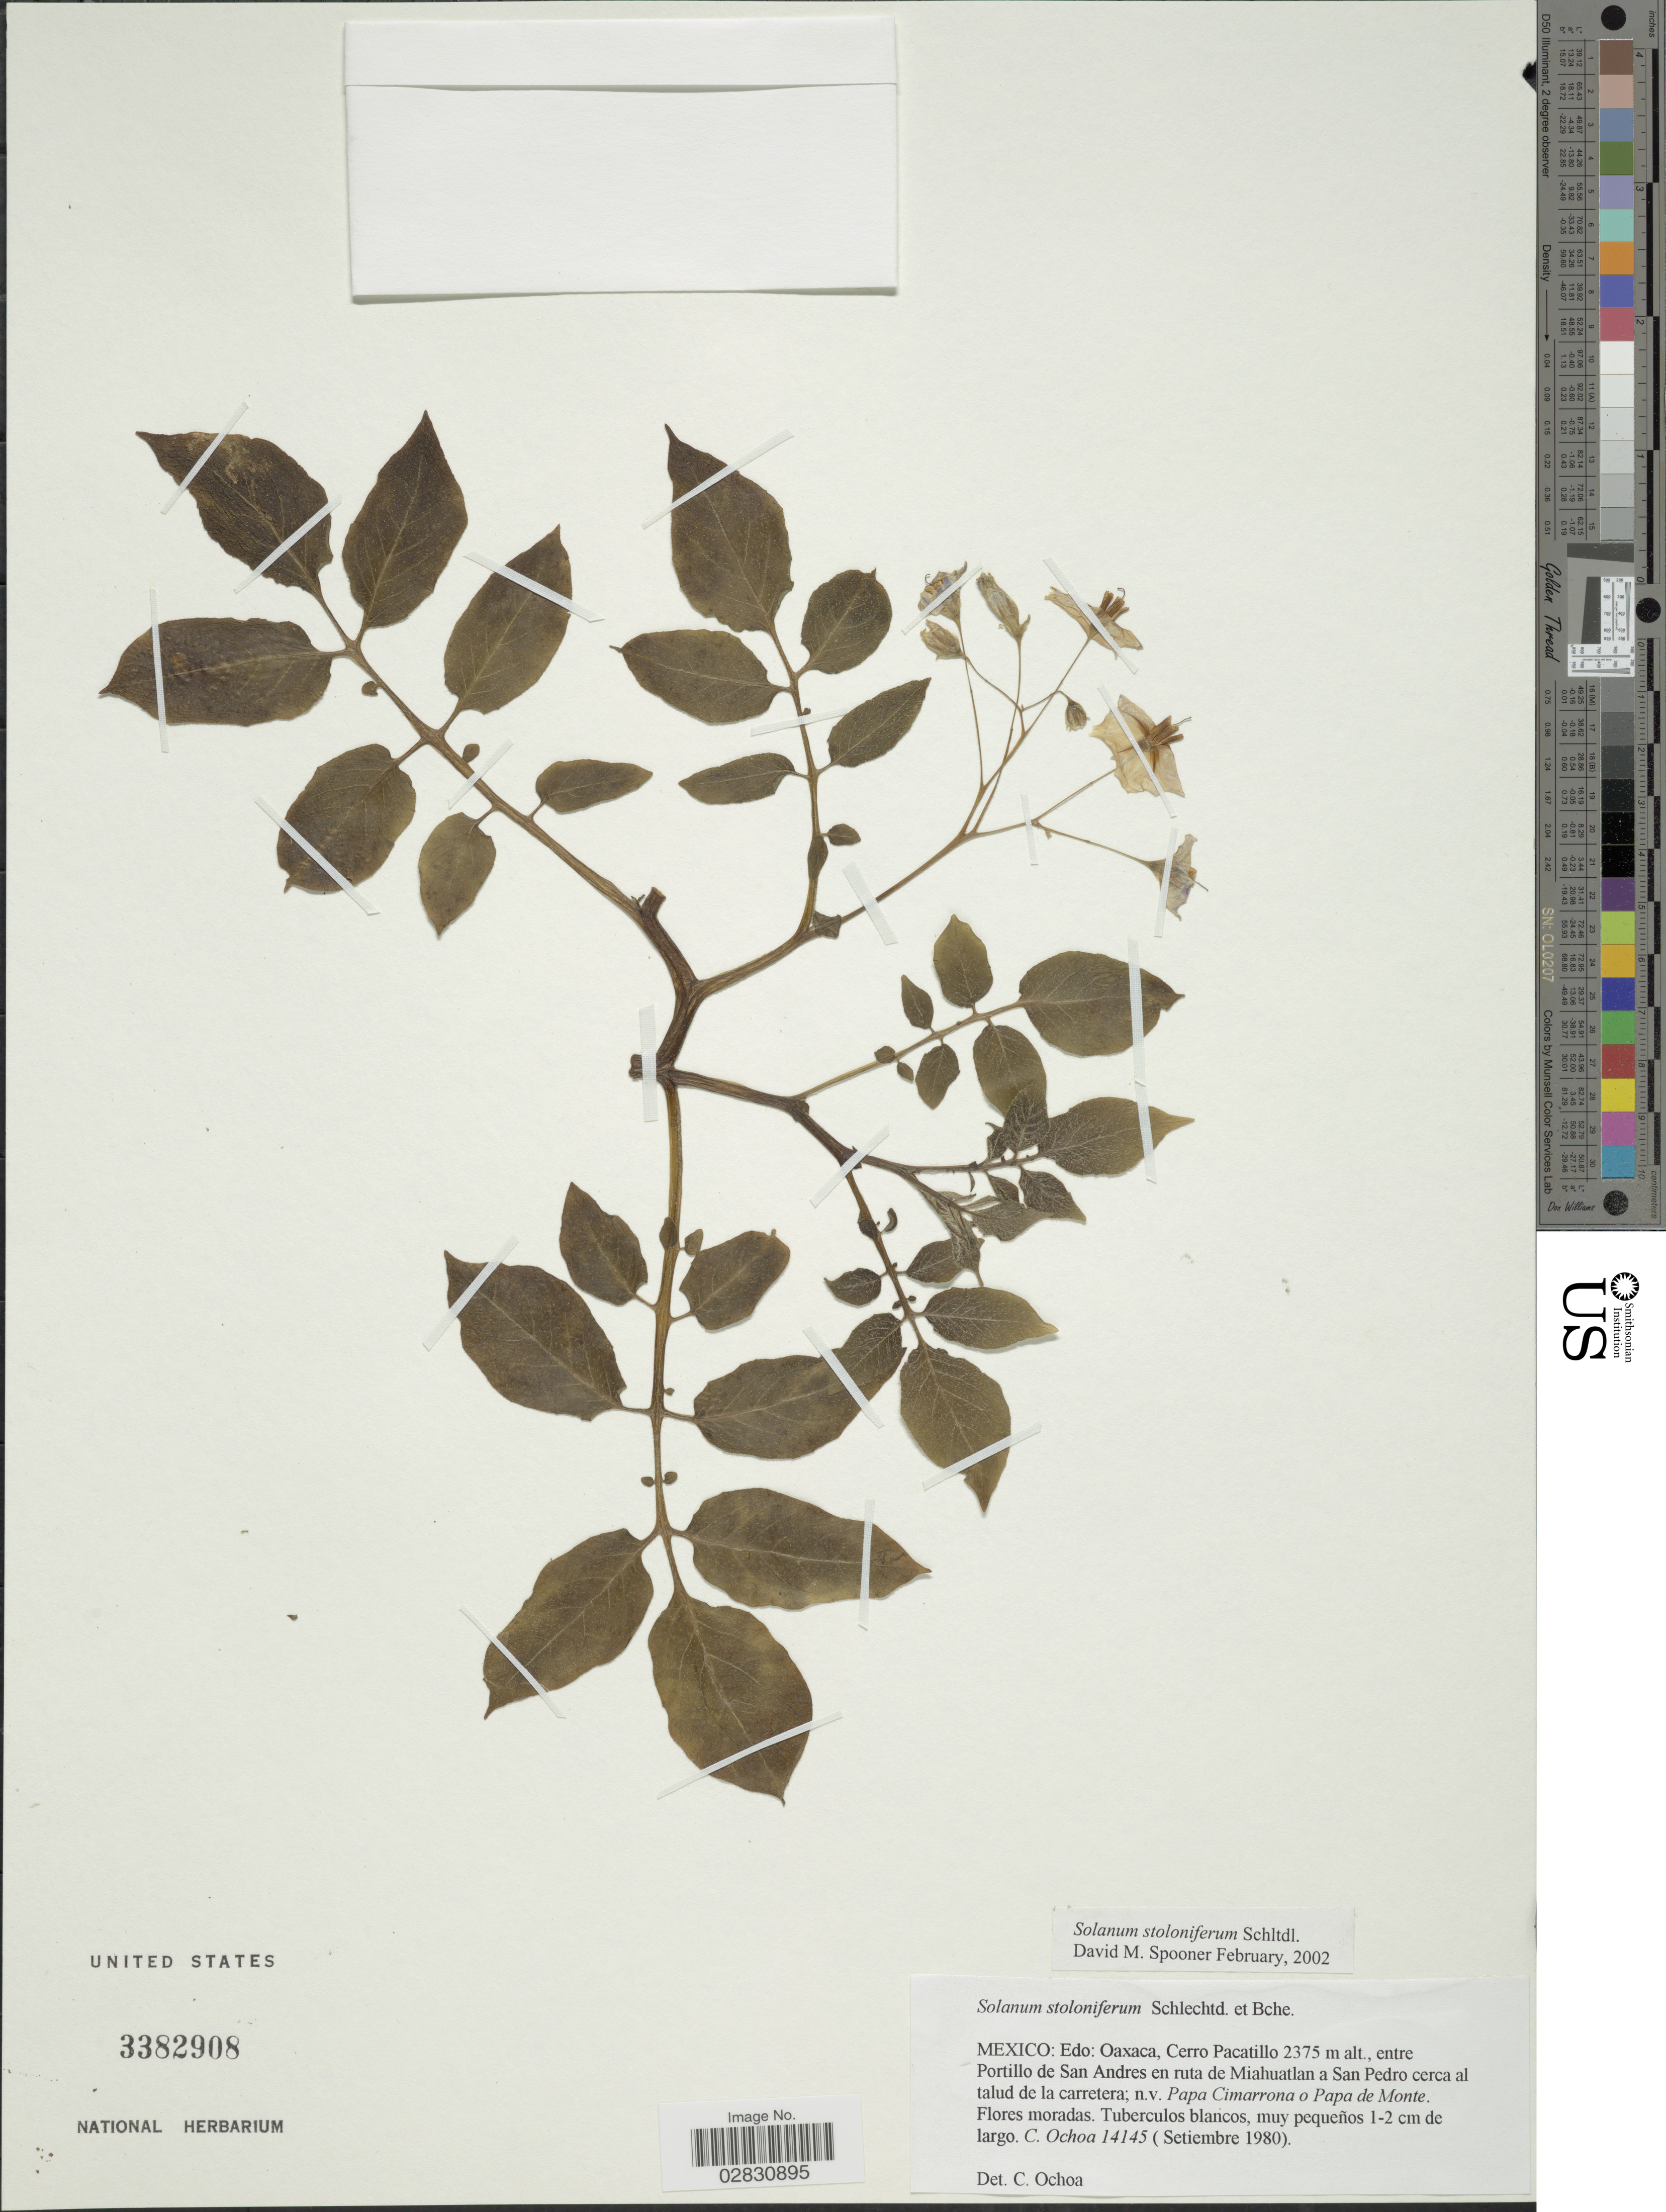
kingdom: Plantae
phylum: Tracheophyta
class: Magnoliopsida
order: Solanales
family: Solanaceae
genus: Solanum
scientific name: Solanum stoloniferum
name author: Schltdl. & Bouché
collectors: C. Ochoa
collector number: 14145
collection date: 1980-09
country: Mexico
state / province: Oaxaca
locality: Cerro Pacatillo, entre Portillo de San Andres en ruta de Miahuatlan a San Pedro cerca al talud de la carretera.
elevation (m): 2375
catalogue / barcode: US 3382908